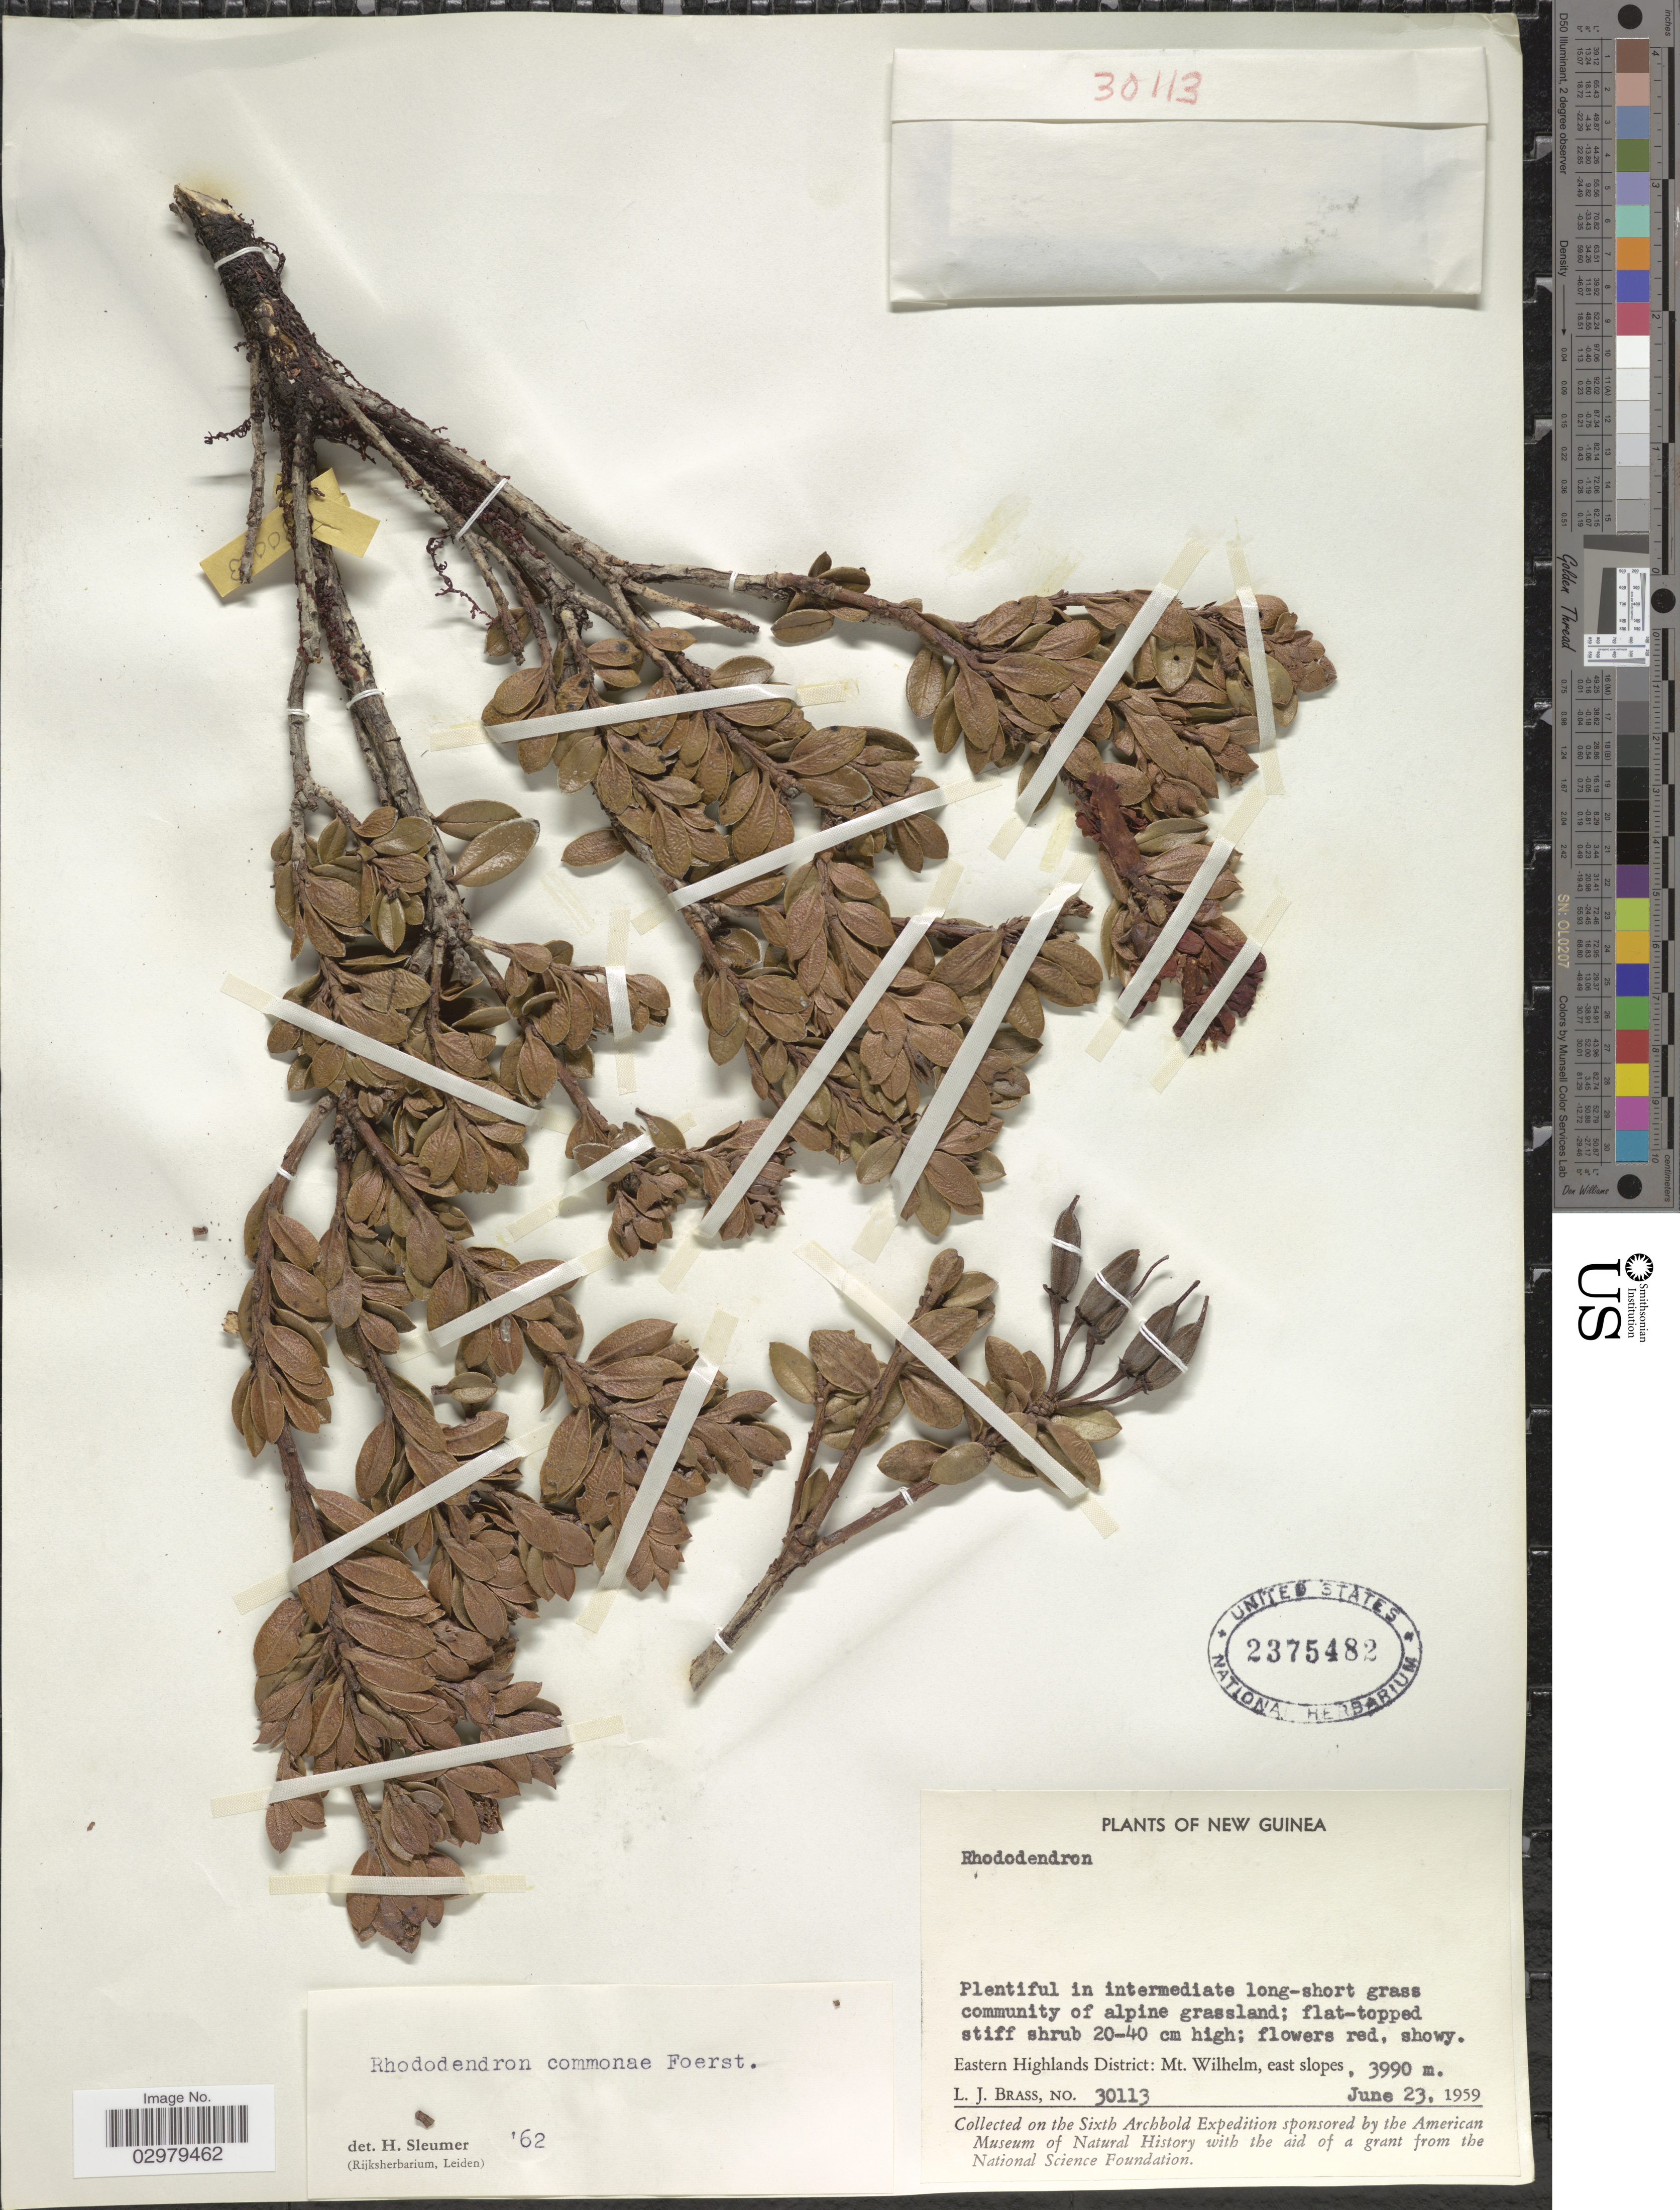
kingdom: Plantae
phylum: Tracheophyta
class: Magnoliopsida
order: Ericales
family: Ericaceae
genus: Rhododendron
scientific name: Rhododendron commonae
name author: F. Först.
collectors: L. J. Brass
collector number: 30113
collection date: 1959-06-23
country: Papua New Guinea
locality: New Guinea. Eastern Highlands District: Mt. Wilhelm.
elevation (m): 3990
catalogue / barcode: US 2375482